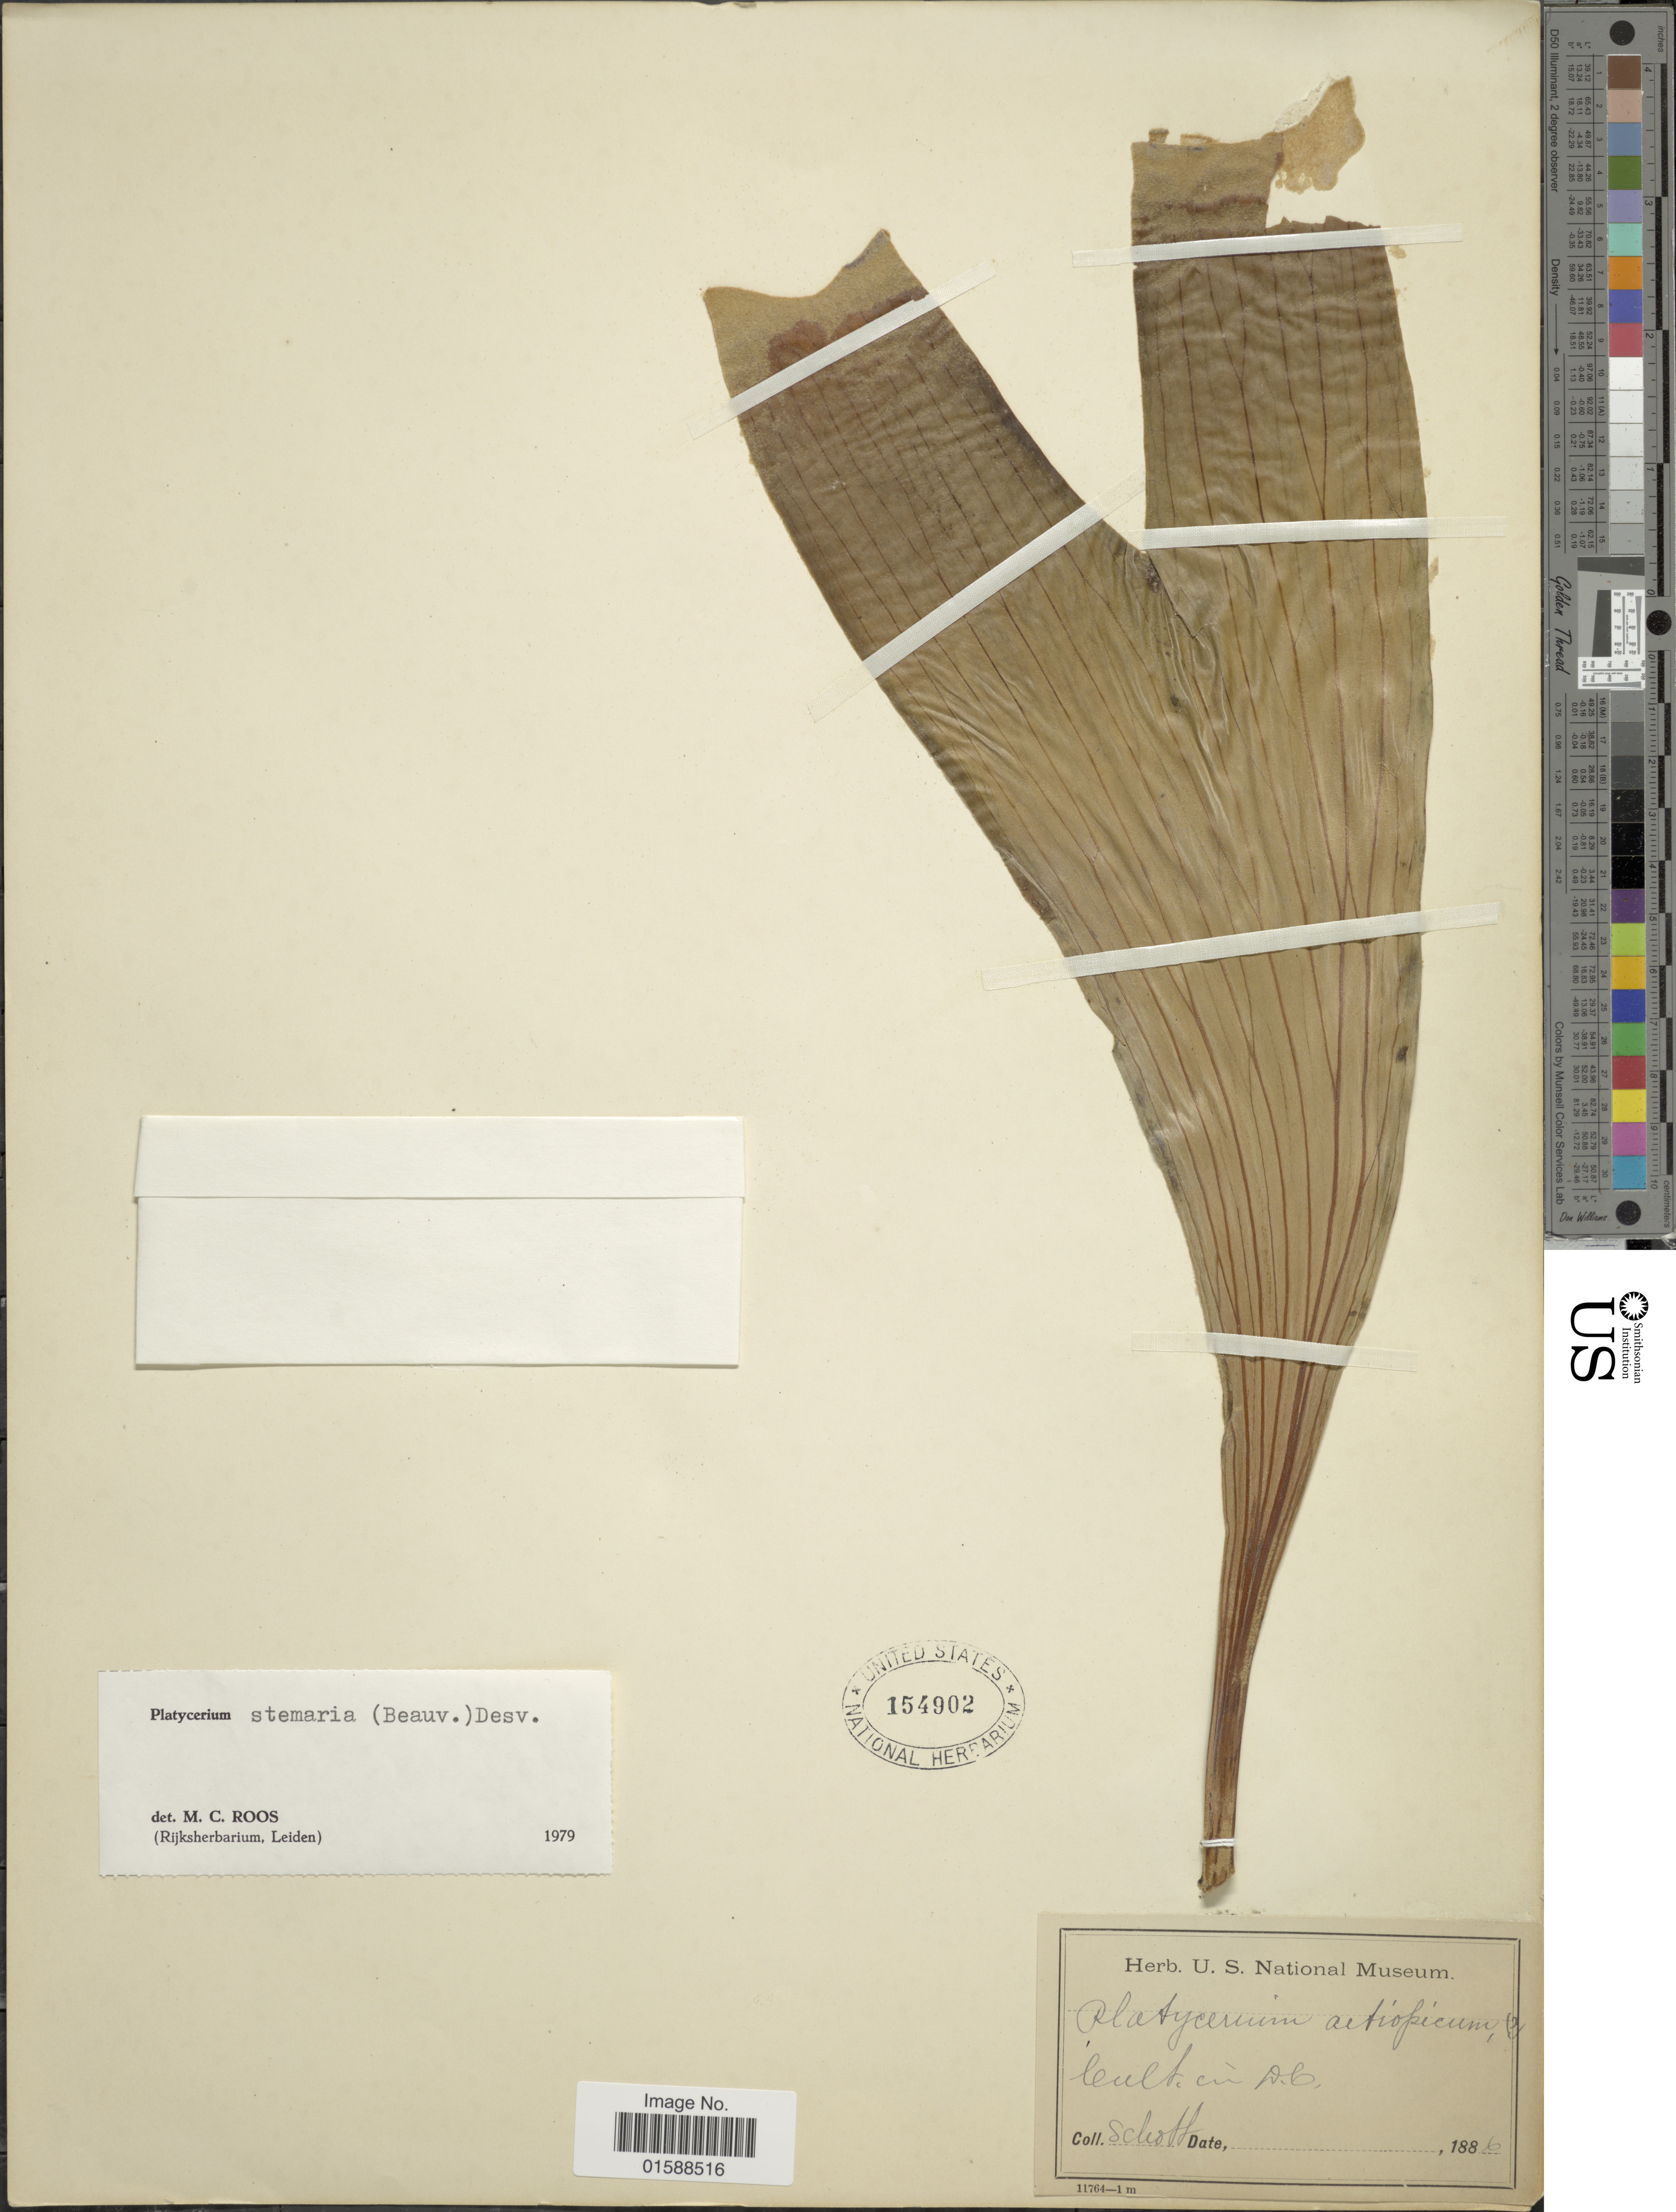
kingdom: Plantae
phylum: Tracheophyta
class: Polypodiopsida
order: Polypodiales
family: Polypodiaceae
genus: Platycerium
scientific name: Platycerium stemaria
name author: (P. Beauv.) Desv.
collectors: -. Schoff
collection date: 1886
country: United States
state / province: District of Columbia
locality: D. C.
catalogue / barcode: US 154902